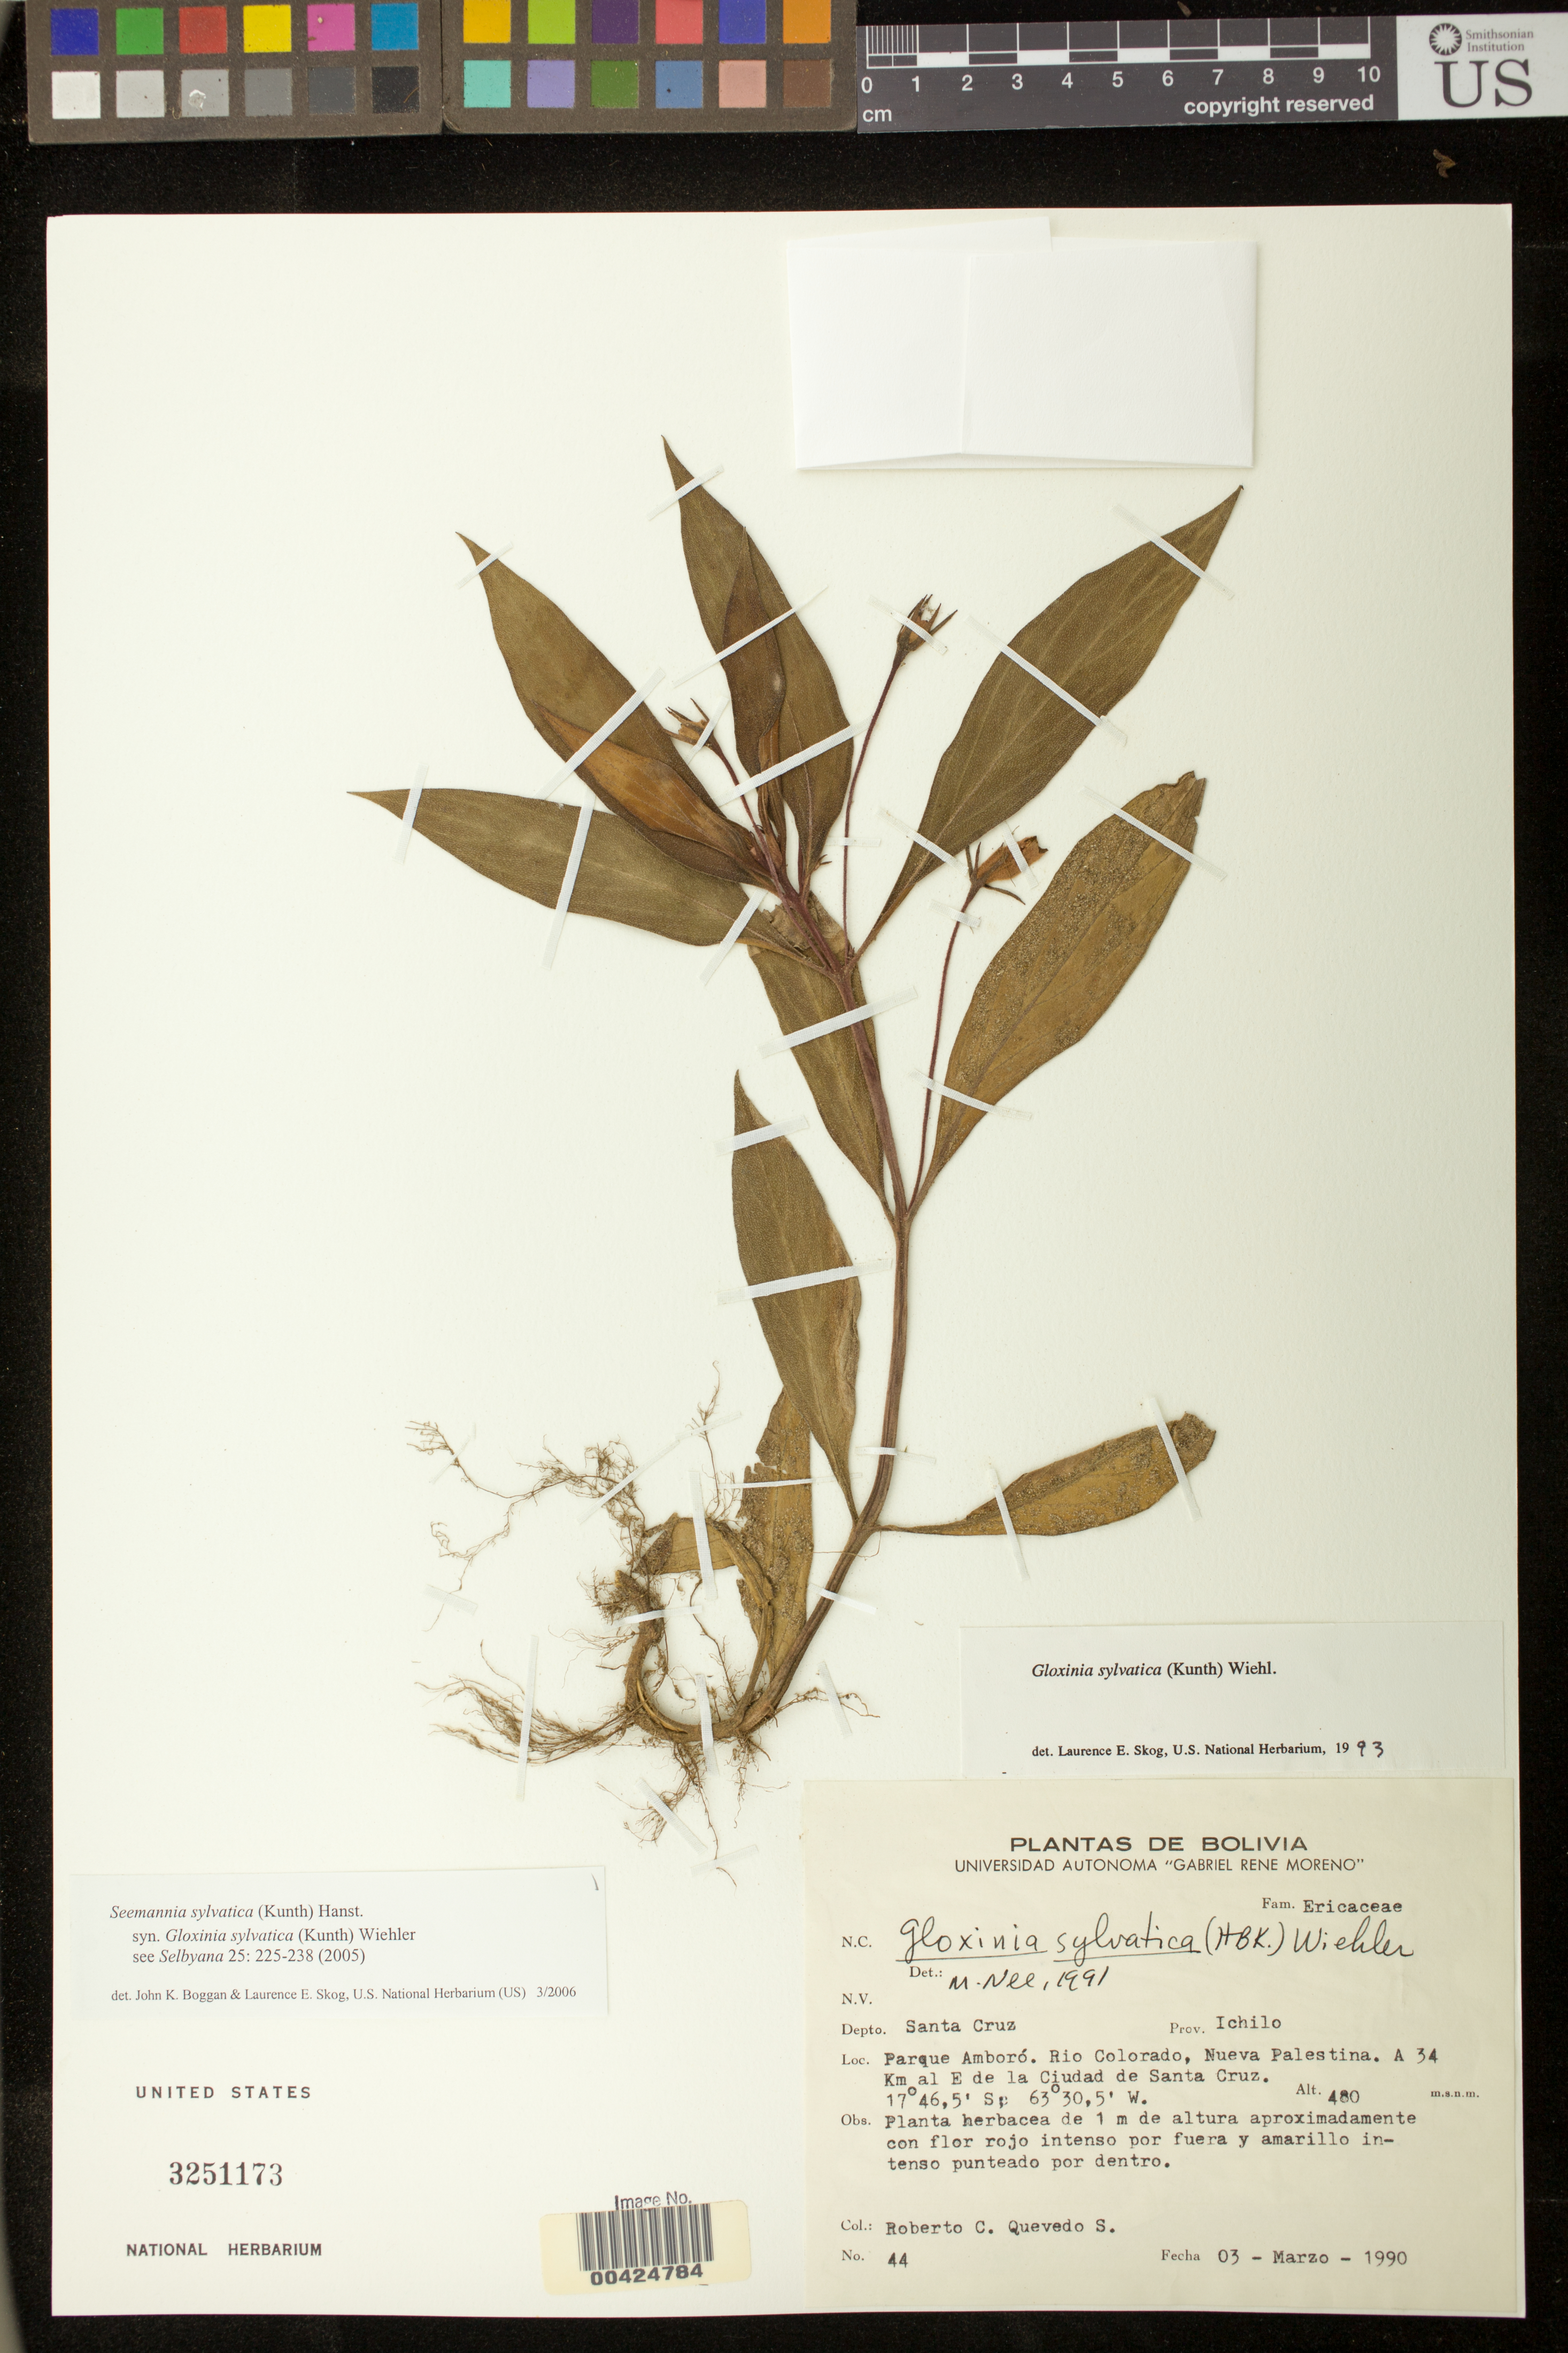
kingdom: Plantae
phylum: Tracheophyta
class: Magnoliopsida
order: Lamiales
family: Gesneriaceae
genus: Seemannia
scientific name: Seemannia sylvatica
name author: (Kunth) Hanst.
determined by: Boggan, J. K.; Skog, L. E.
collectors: R. Quevedo-S.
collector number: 44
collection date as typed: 03 Mar 1990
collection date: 1990-03-03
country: Bolivia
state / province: Santa Cruz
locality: Amboro Park, Rio Colorado, Nueva Palestina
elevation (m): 480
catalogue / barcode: US 3251173